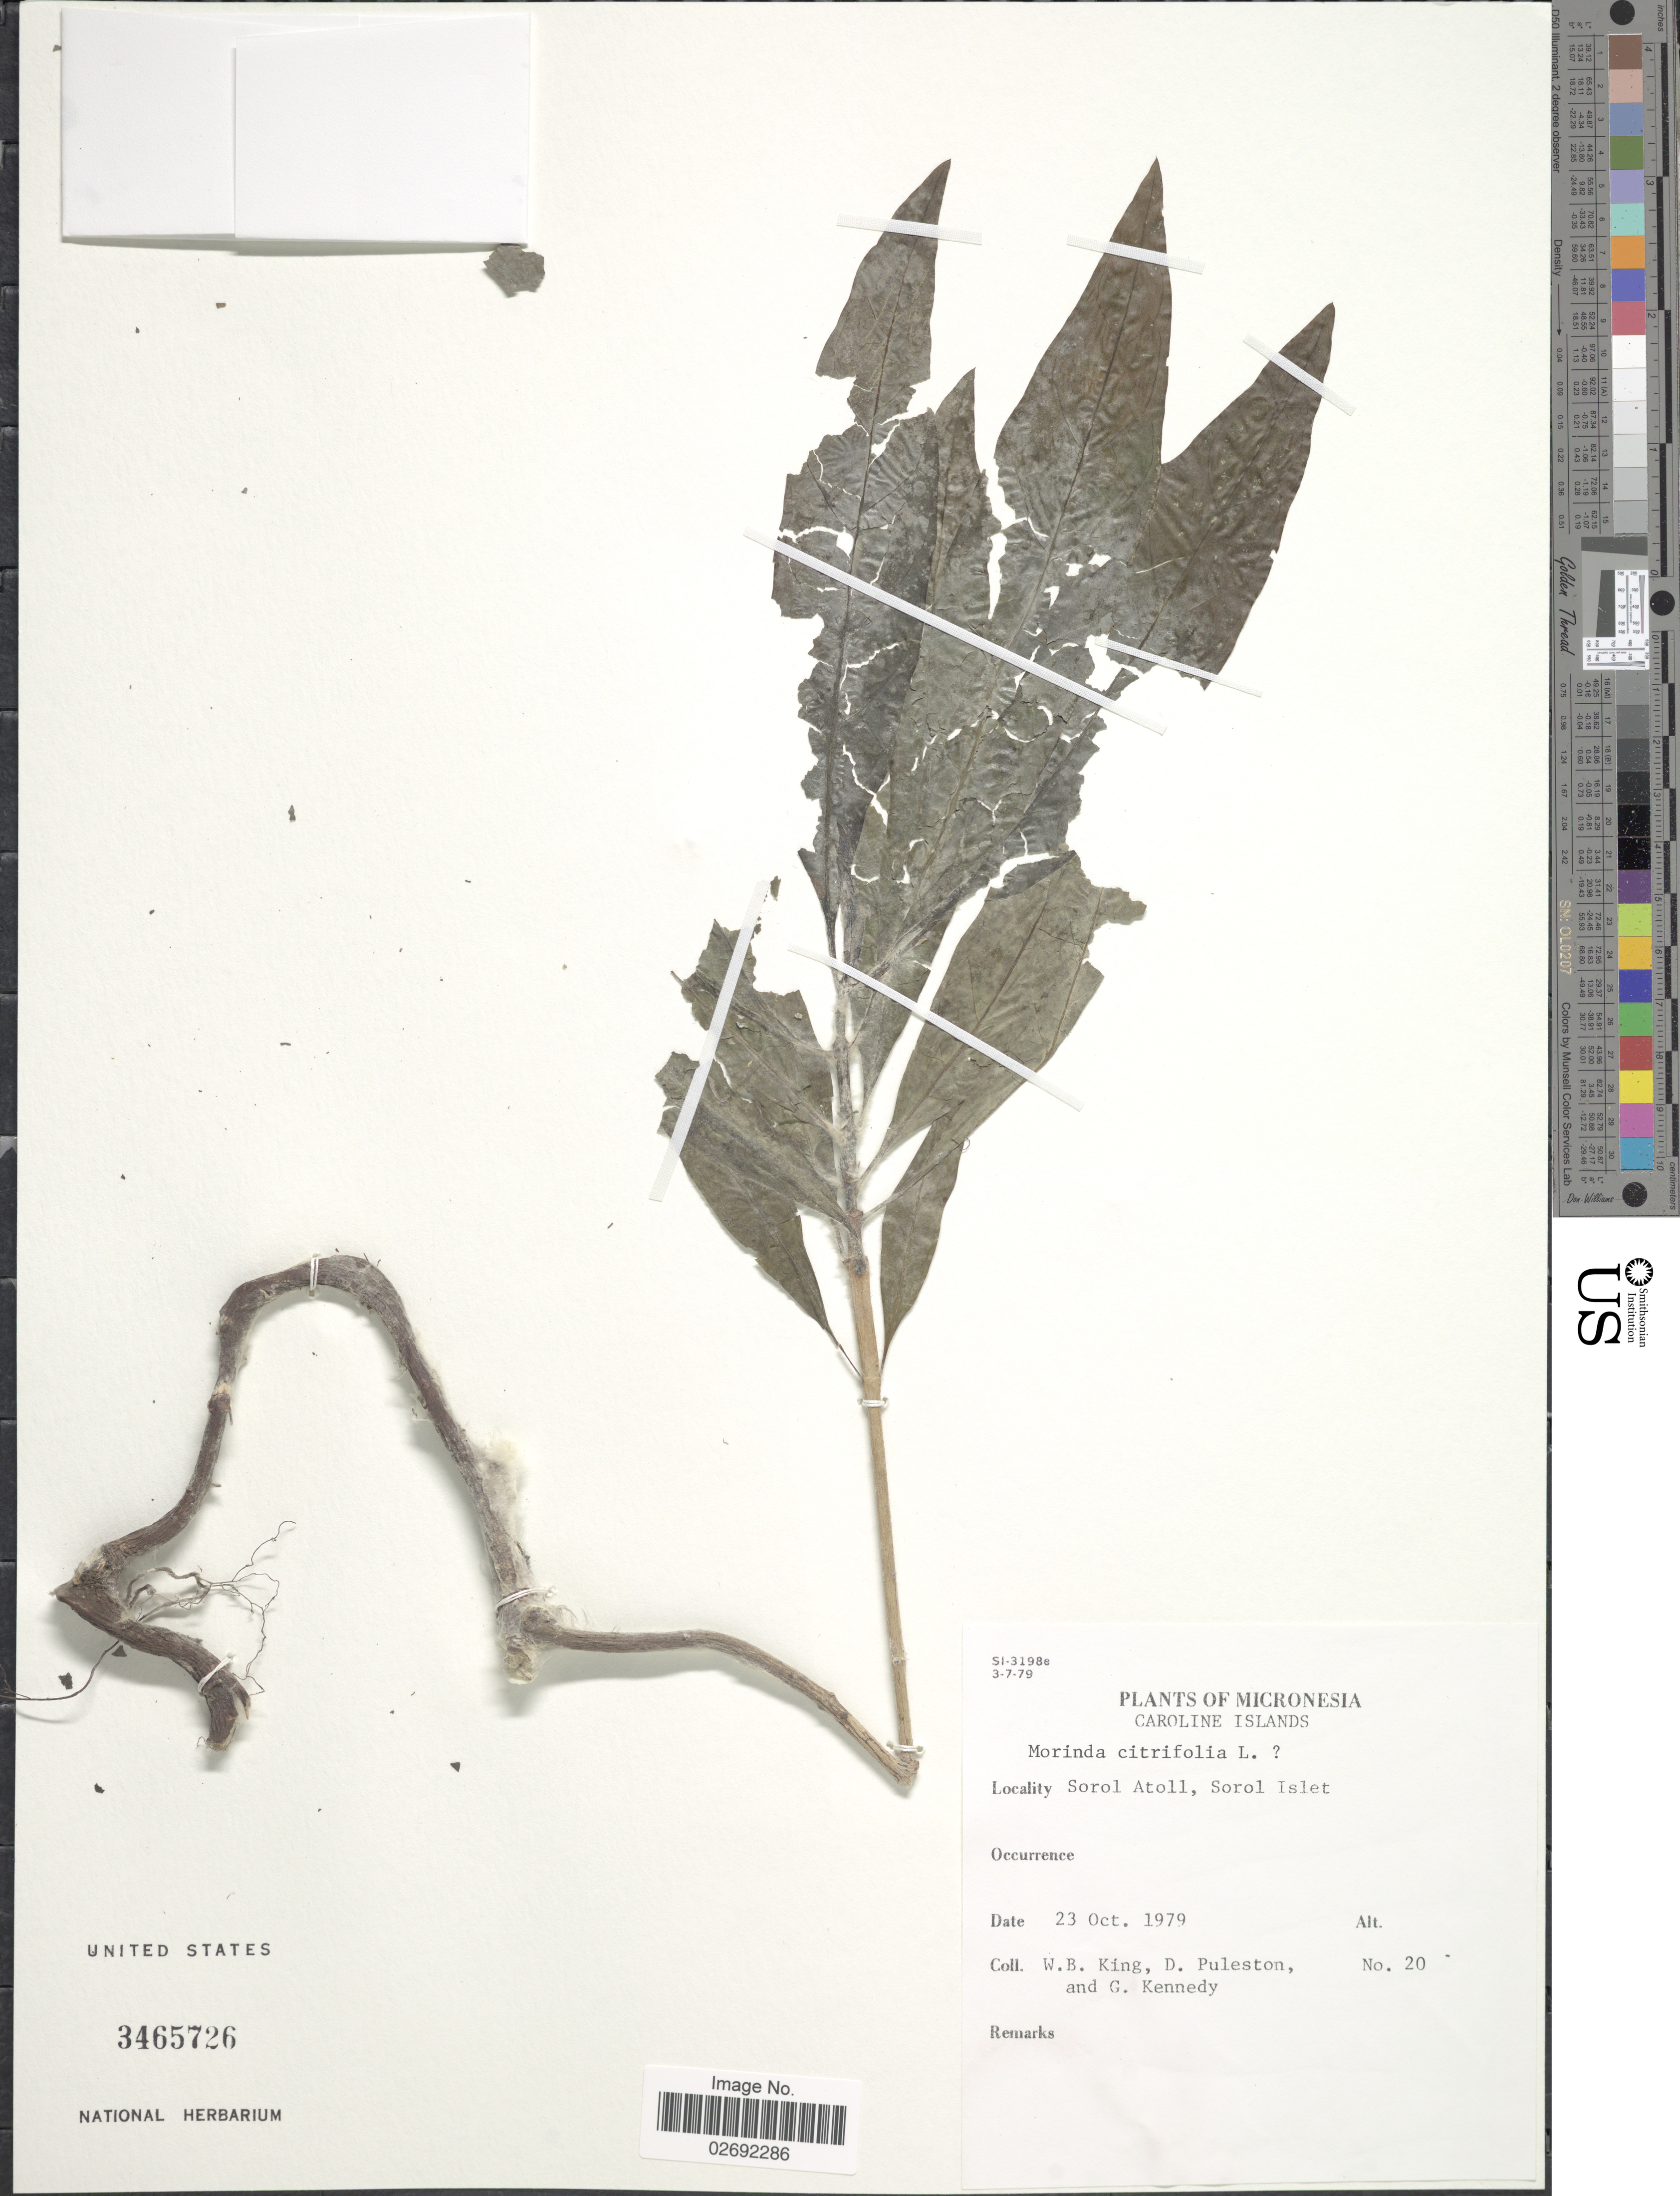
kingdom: Plantae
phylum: Tracheophyta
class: Magnoliopsida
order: Gentianales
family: Rubiaceae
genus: Morinda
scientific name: Morinda citrifolia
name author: L.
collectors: W. B. King, D. Puleston & G. Kennedy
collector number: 20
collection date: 1979-10-23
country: Micronesia, Federated States of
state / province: Yap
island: Sorol Atoll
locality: Caroline Islands. Sorol Atoll, Sorol Islet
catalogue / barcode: US 3465726